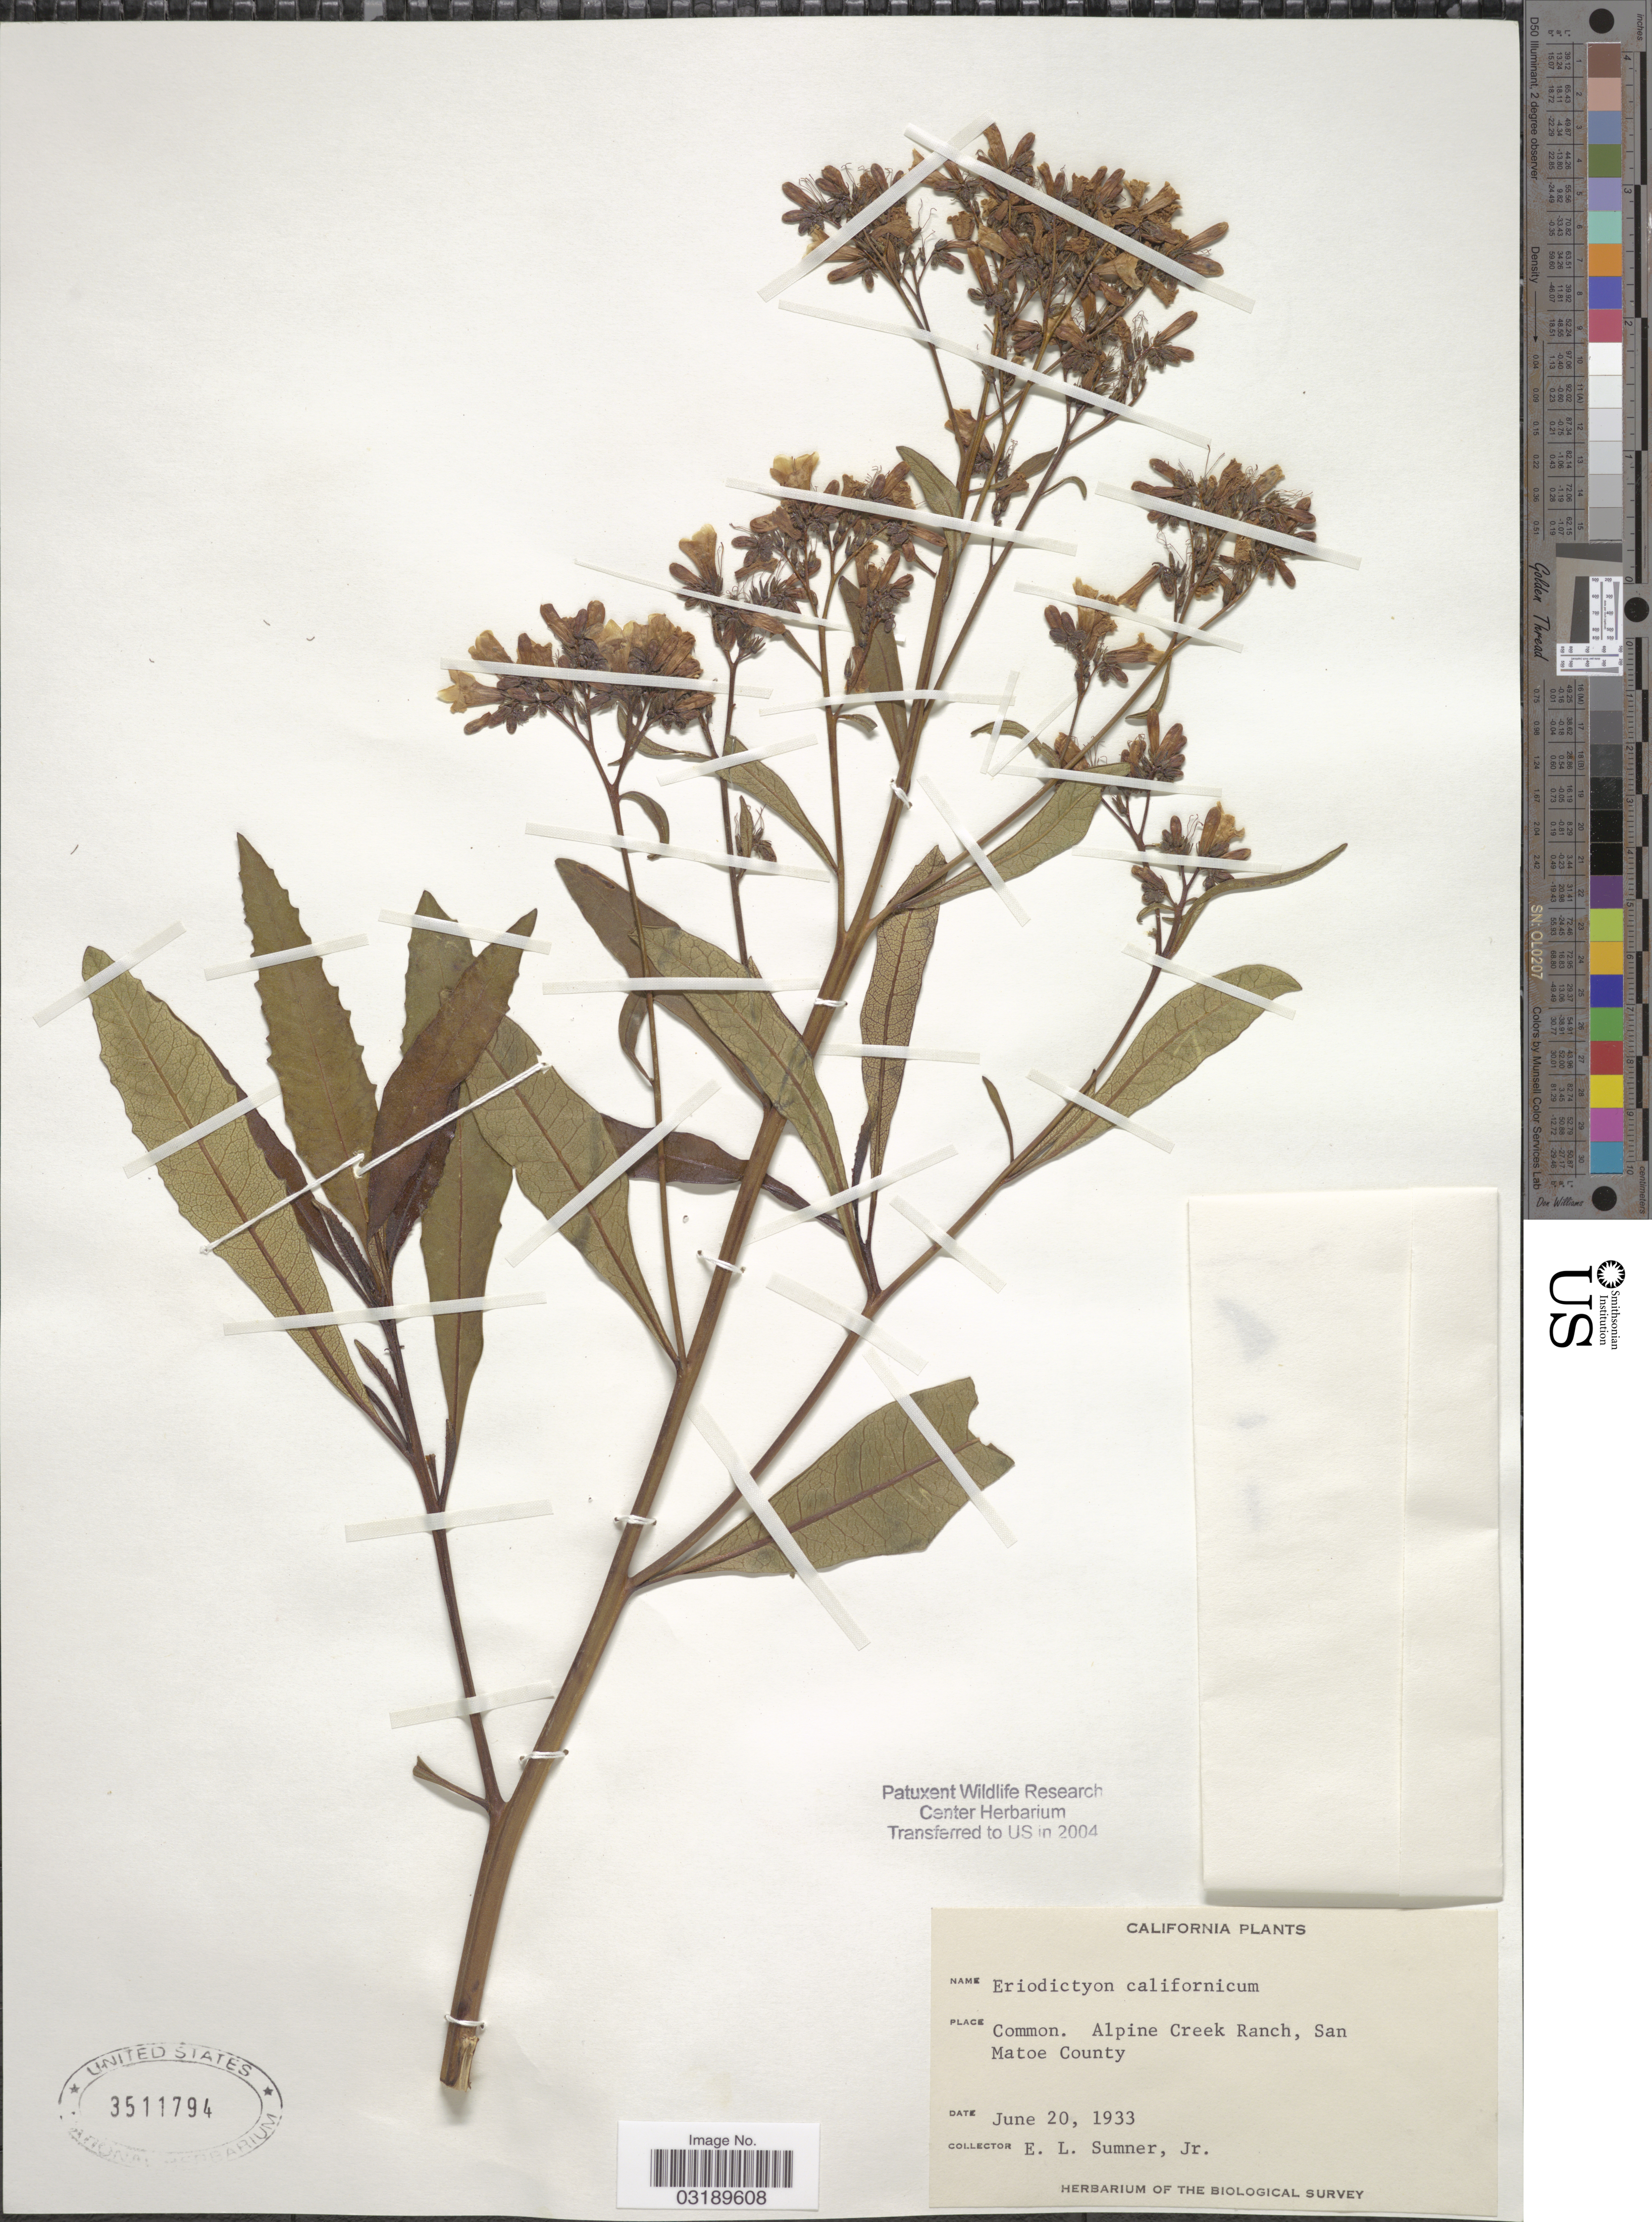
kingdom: Plantae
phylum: Tracheophyta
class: Magnoliopsida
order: Boraginales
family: Namaceae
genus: Eriodictyon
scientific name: Eriodictyon californicum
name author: (Hook. & Arn.) Torr.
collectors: E. Sumner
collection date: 1933-06-20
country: United States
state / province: California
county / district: San Mateo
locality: Alpine Creek Ranch, San Matoe County.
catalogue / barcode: US 3511794